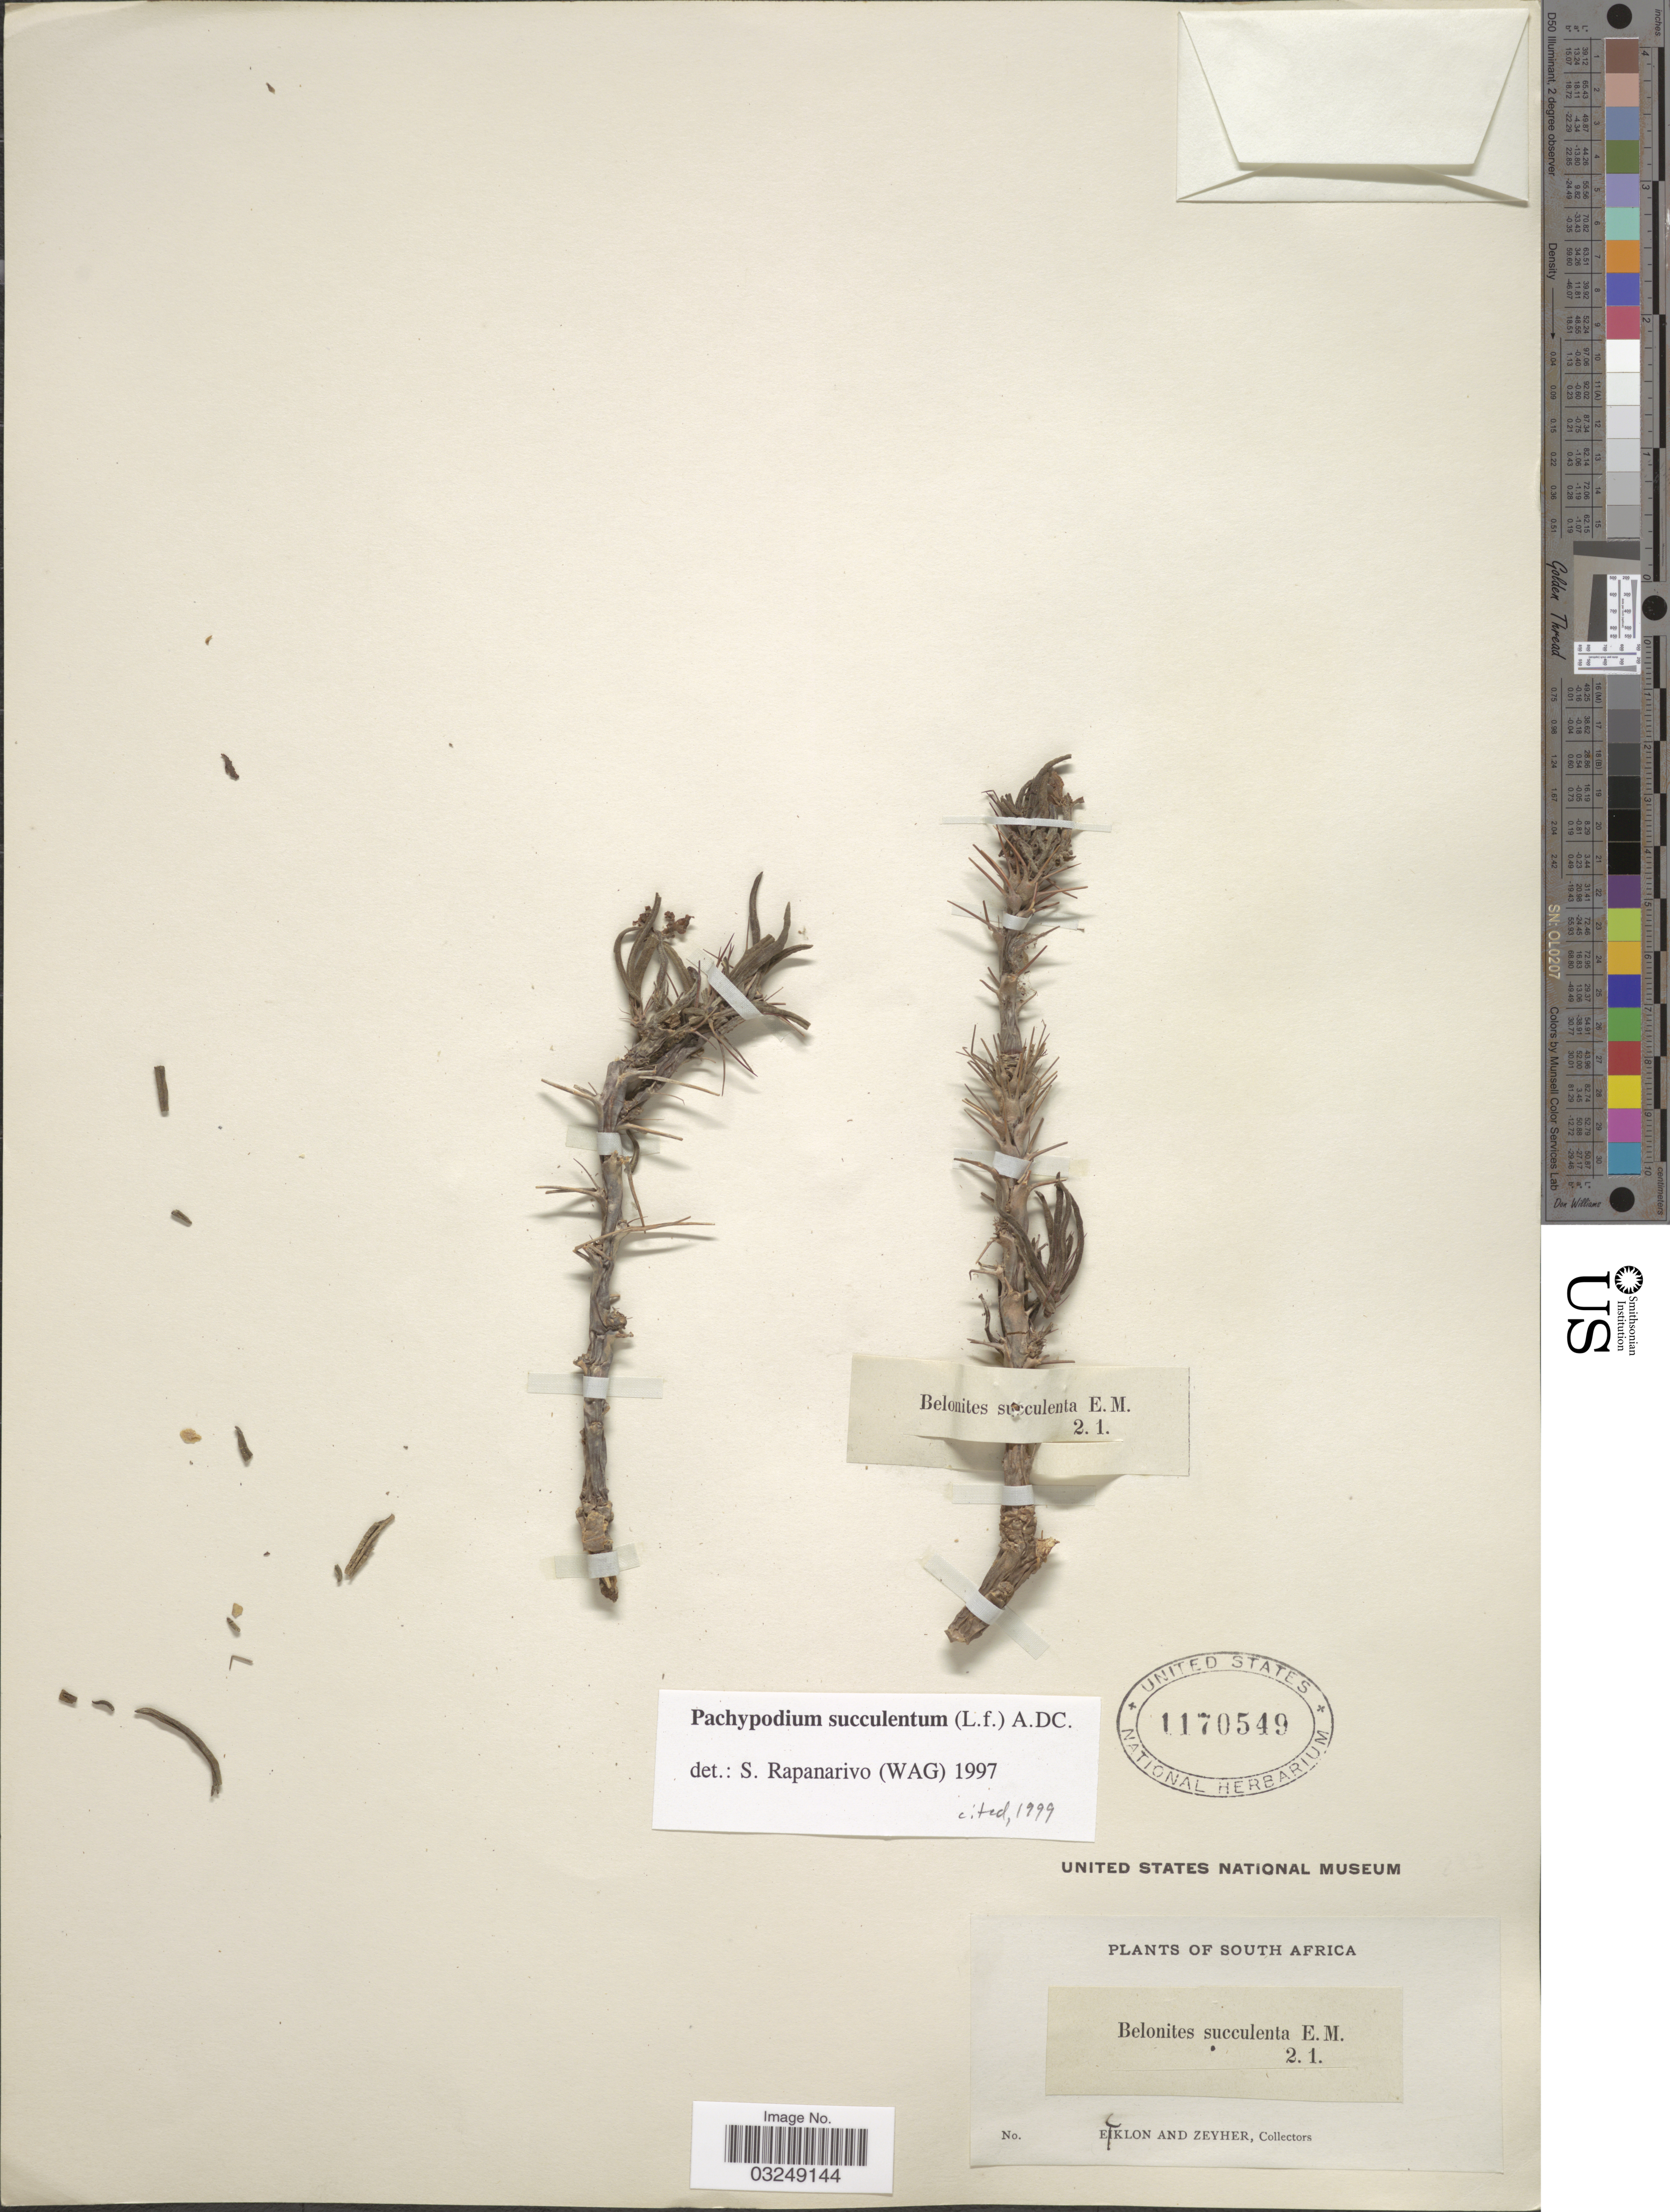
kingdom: Plantae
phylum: Tracheophyta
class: Magnoliopsida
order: Gentianales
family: Apocynaceae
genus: Pachypodium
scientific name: Pachypodium succulentum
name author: (L. f.) Sweet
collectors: -. Ecklon & -. Zeyher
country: South Africa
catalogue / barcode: US 1170549